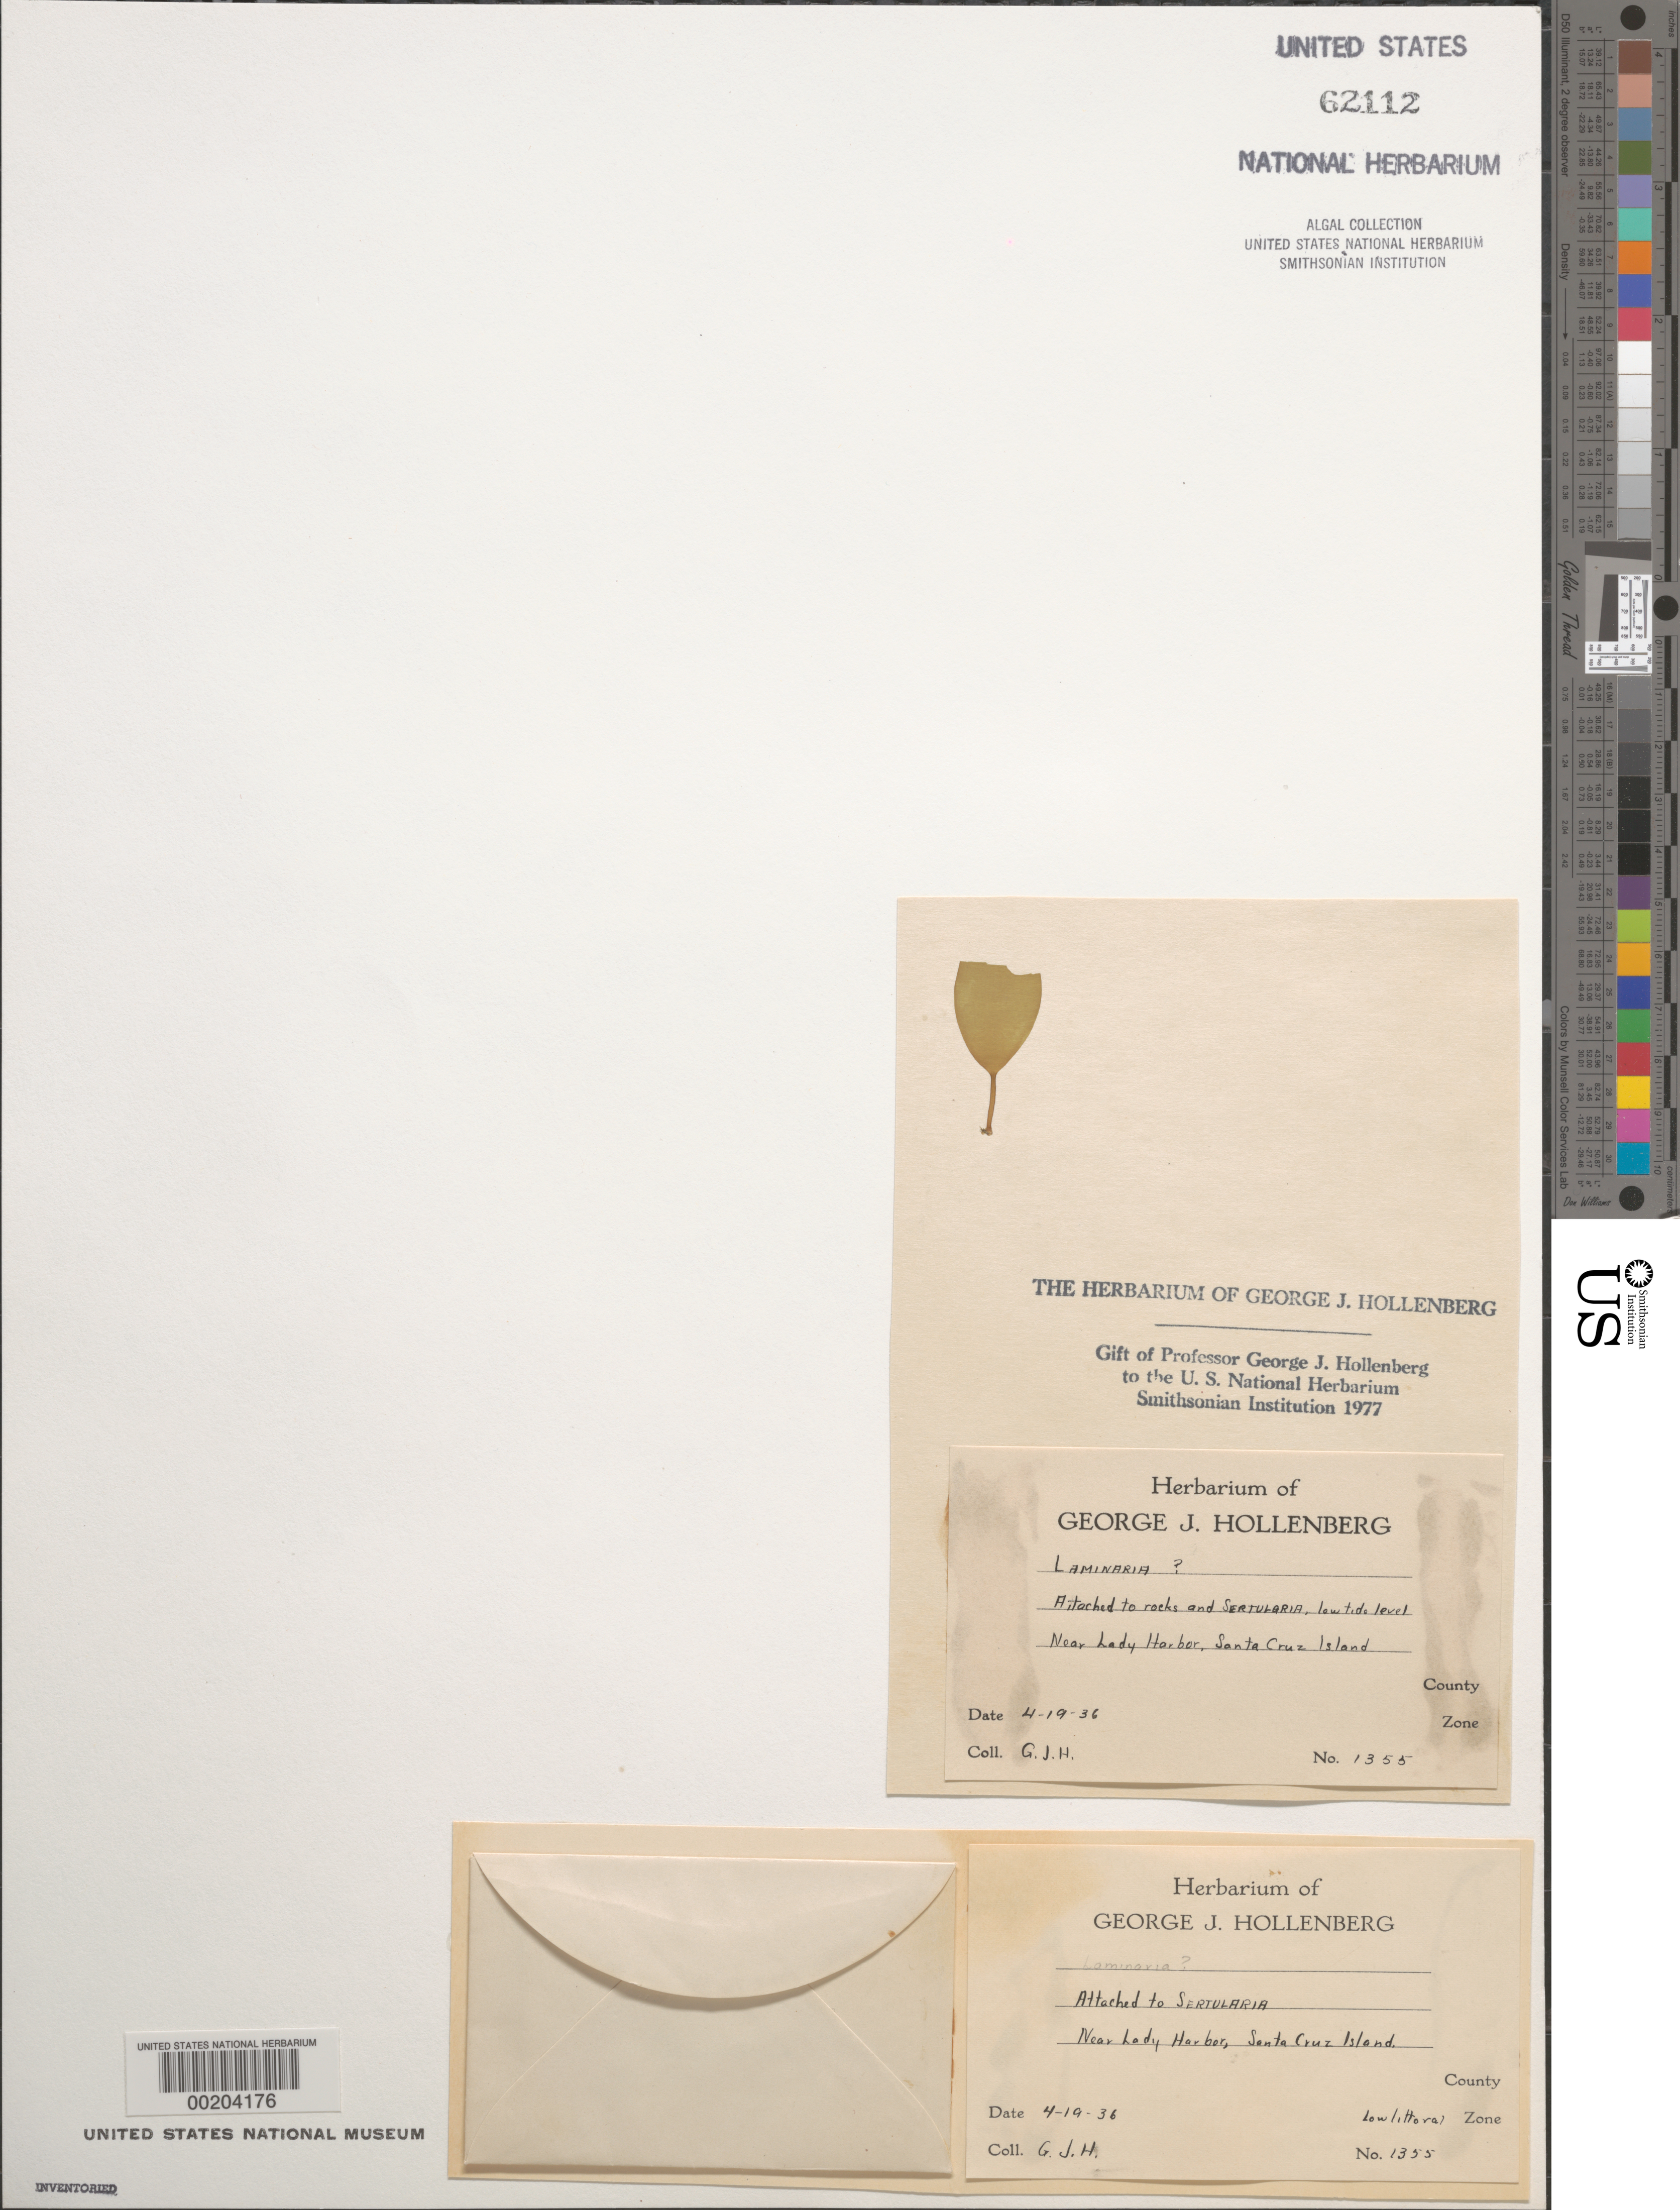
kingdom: Chromista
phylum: Ochrophyta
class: Phaeophyceae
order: Laminariales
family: Laminariaceae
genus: Laminaria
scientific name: Laminaria sp.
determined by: Hollenberg, George J.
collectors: G. Hollenberg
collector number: GJH 1355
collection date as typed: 19 Apr 1936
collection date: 1936-04-19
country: United States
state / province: California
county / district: Santa Barbara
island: Santa Cruz Island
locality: Near Lady's Harbor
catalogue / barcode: US 62112